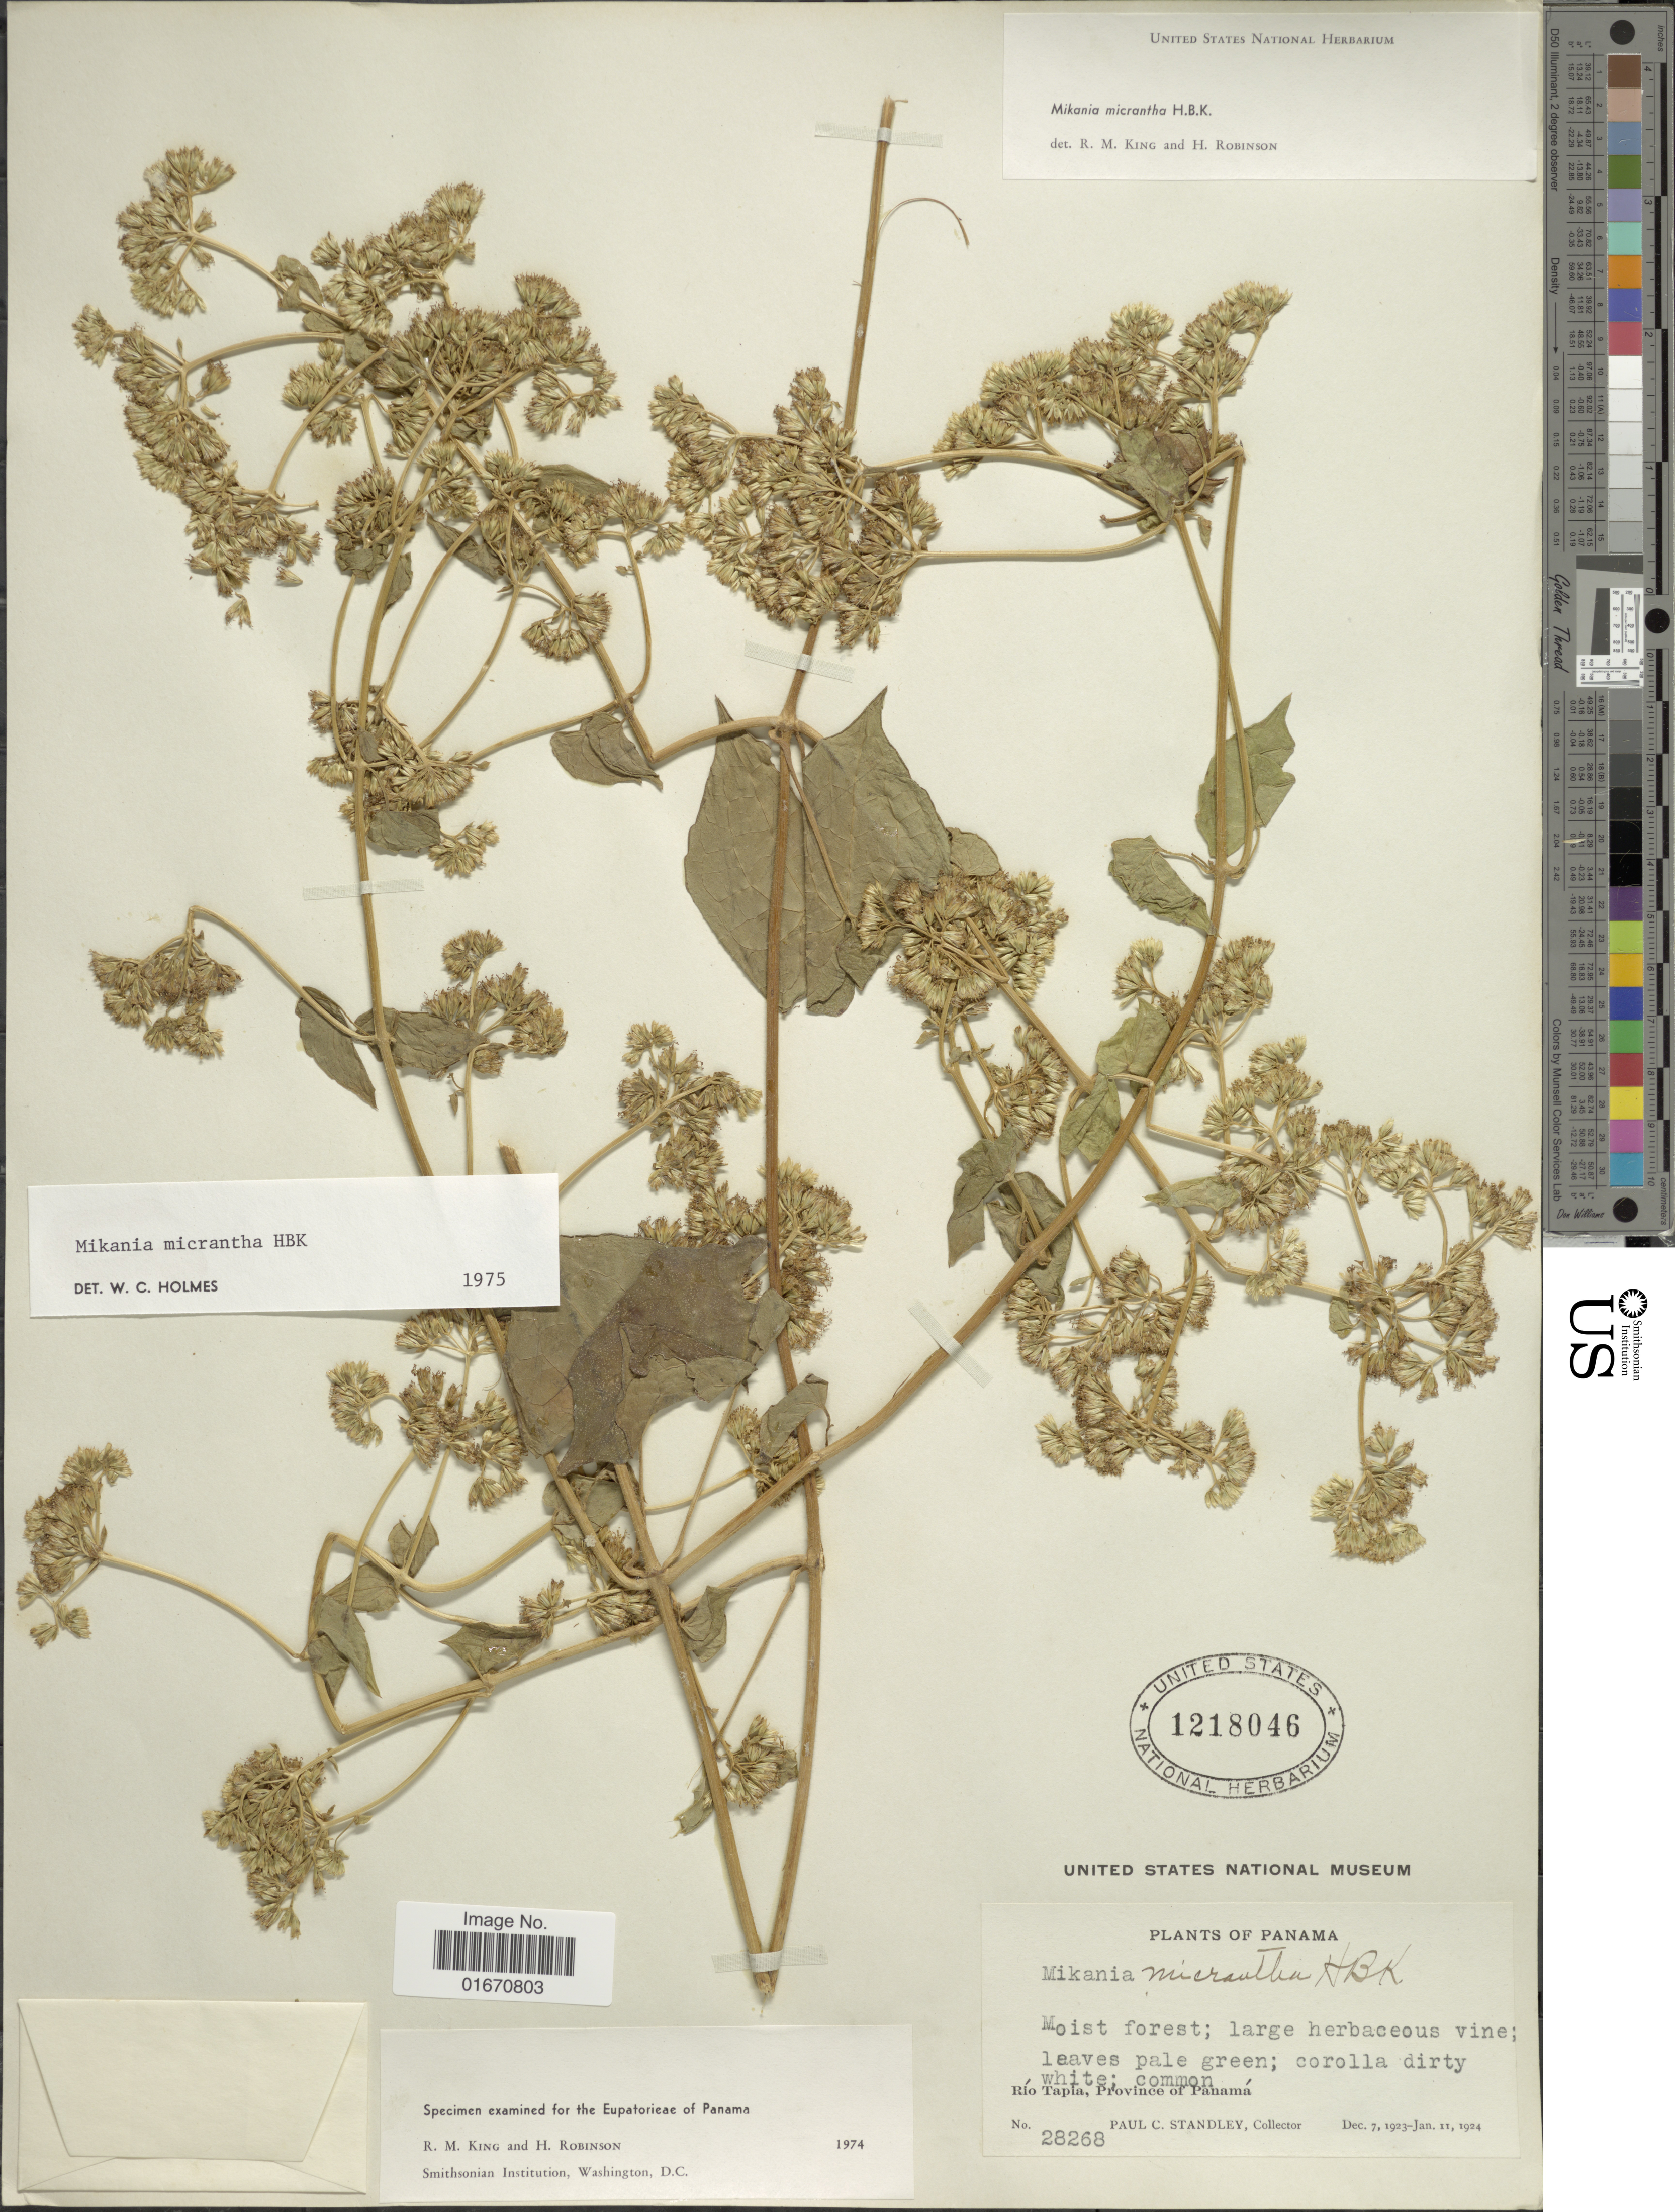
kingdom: Plantae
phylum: Tracheophyta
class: Magnoliopsida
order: Asterales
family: Asteraceae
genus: Mikania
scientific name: Mikania micrantha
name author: Kunth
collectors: P. C. Standley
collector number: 28268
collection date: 1923-12-07/1924-01-11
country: Panama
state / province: Panamá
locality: Rio Tapia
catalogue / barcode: US 1218046